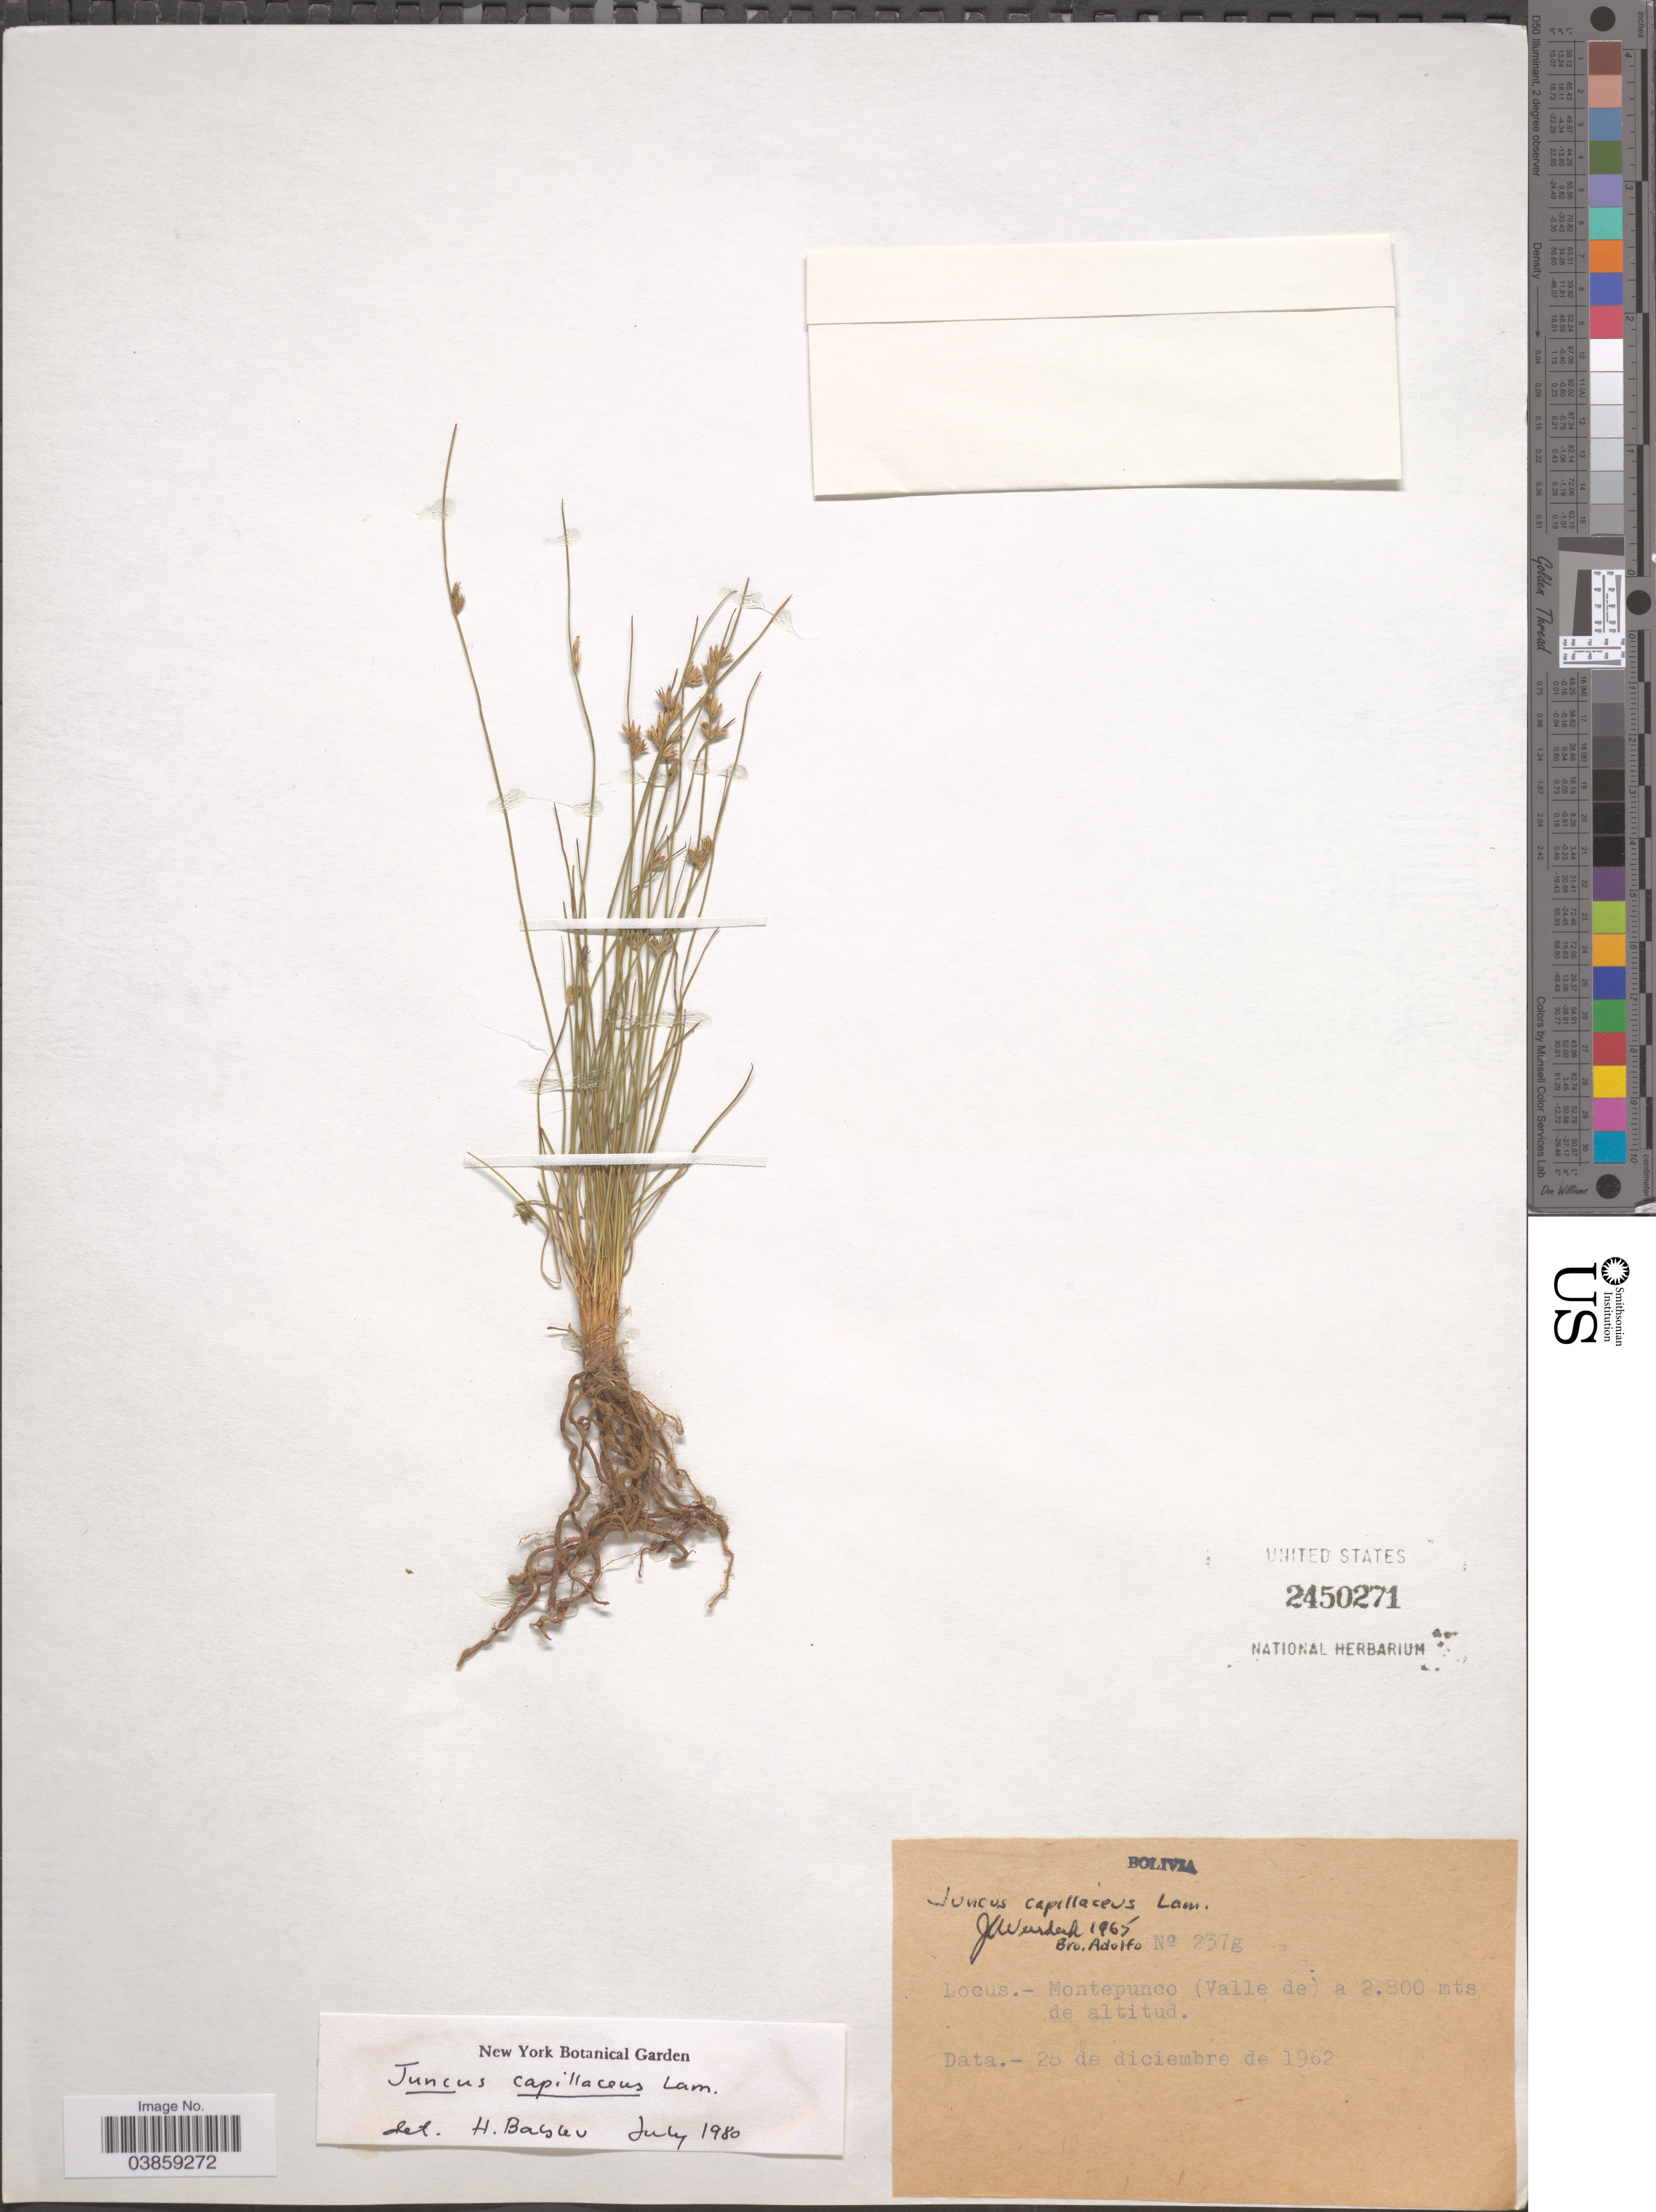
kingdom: Plantae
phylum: Tracheophyta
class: Liliopsida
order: Poales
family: Juncaceae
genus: Juncus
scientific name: Juncus capillaceus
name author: Lam.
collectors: Bro. Adolfo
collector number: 237g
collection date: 1962-12-28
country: Bolivia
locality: Montepunco (Valle de).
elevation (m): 2800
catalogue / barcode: US 2450271